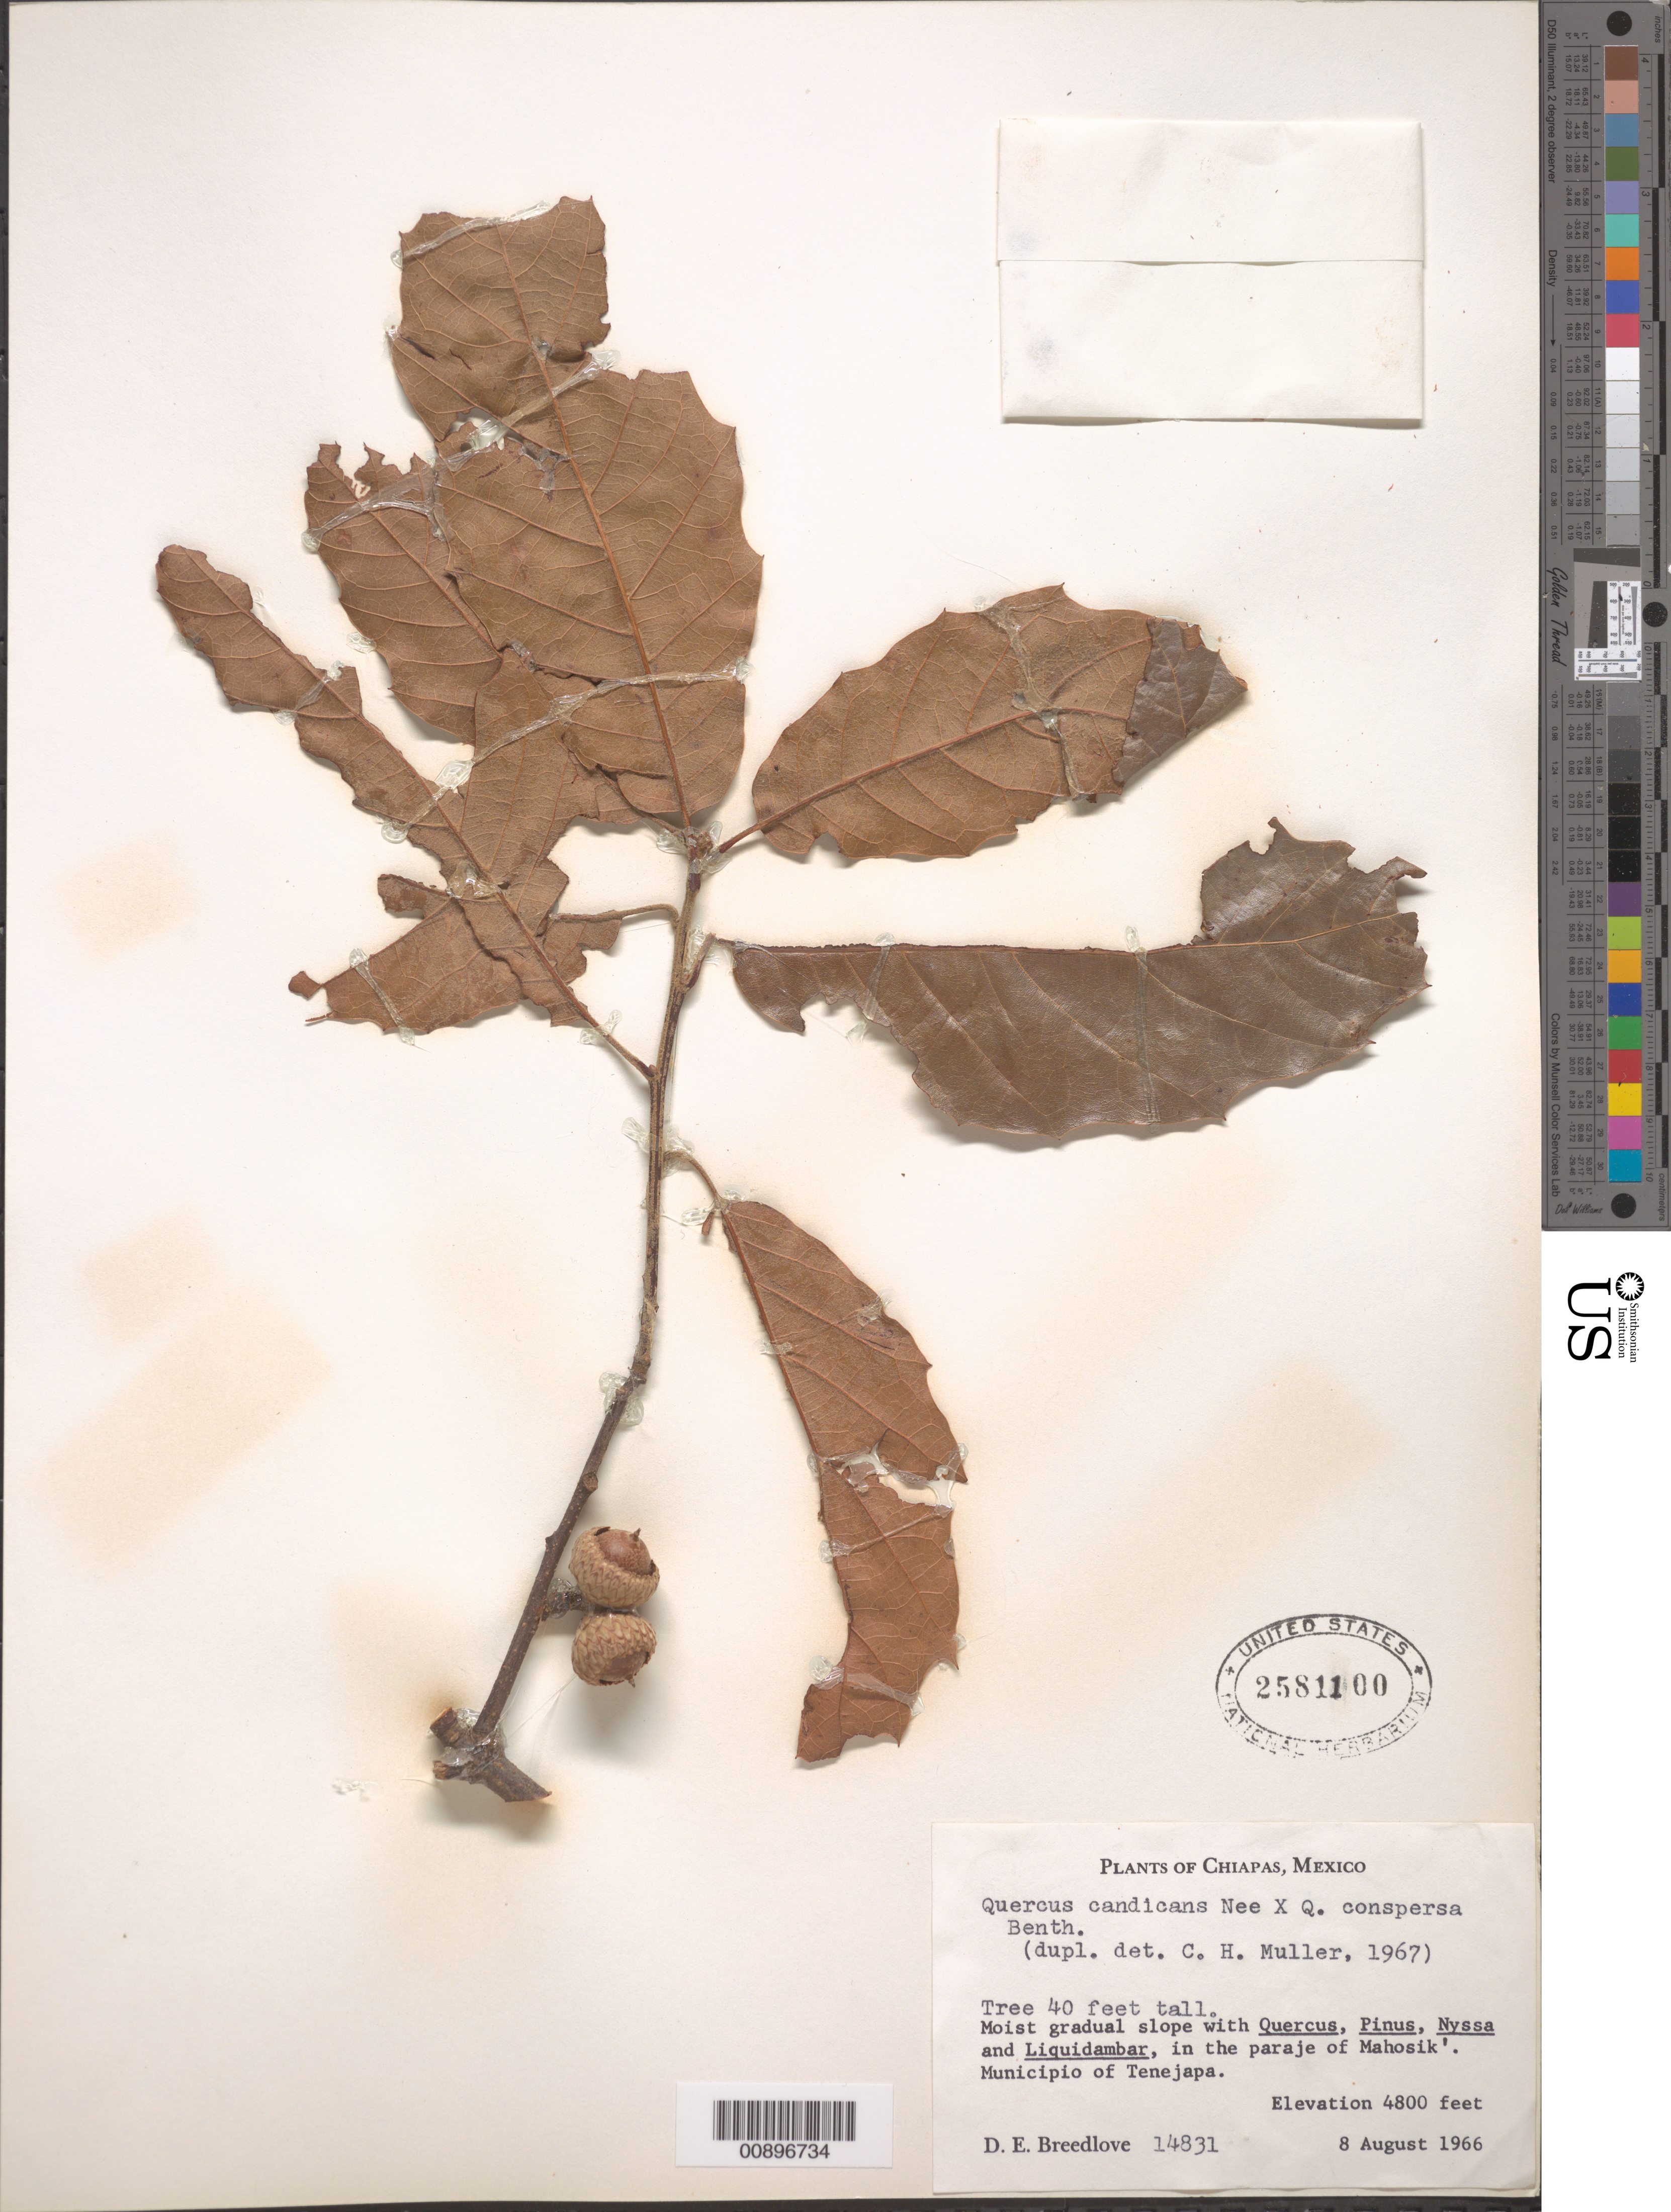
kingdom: Plantae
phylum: Tracheophyta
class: Magnoliopsida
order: Fagales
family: Fagaceae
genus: Quercus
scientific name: Quercus candicans x Q. conspersa Benth.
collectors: D. E. Breedlove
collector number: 14831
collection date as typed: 08 Aug 1966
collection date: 1966-08-08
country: Mexico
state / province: Chiapas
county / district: Tenejapa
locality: In the paraje of Mahosik'. Municipio of Tenejapa, Chiapas.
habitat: Moist gradual slope with Quercus, Pinus, Nyssa and Liquidambar.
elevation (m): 1463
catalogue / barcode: US 2581100